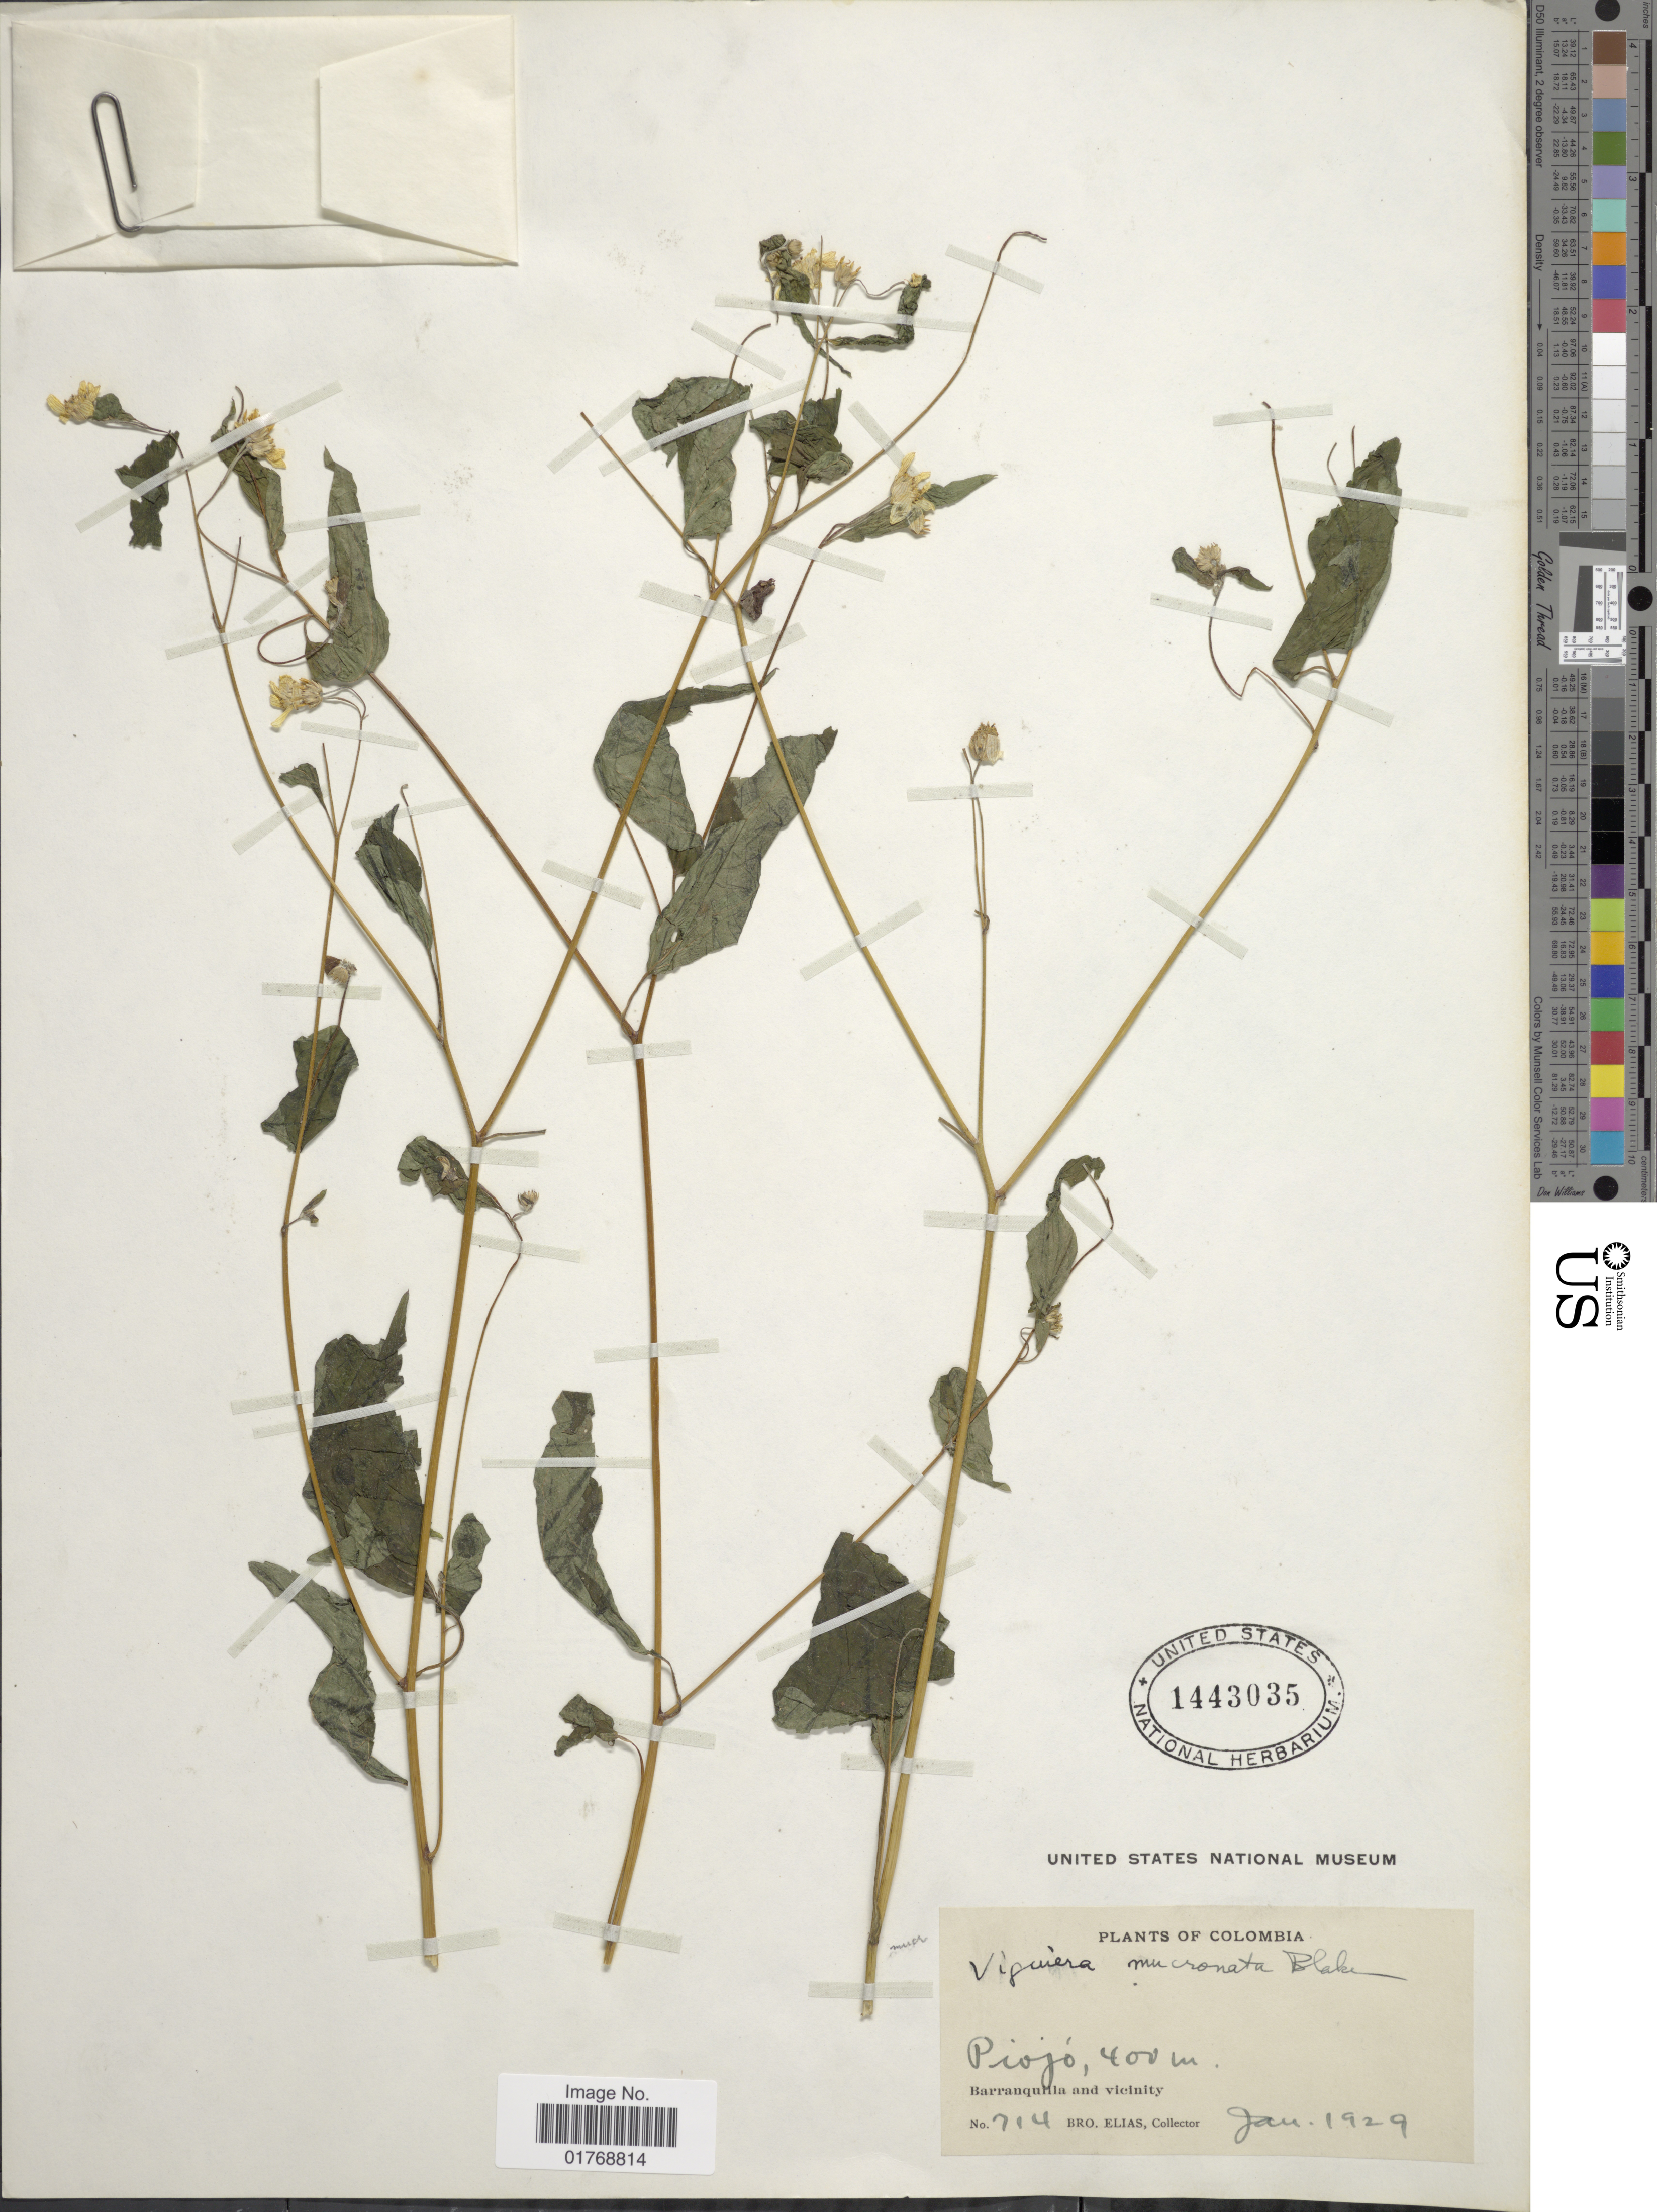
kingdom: Plantae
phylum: Tracheophyta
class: Magnoliopsida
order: Asterales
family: Asteraceae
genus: Viguiera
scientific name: Viguiera mucronata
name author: Blake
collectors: Bro. Elias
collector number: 714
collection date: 1929-01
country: Colombia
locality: Piojó. Barranquilla and vicinity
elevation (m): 400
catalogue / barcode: US 1443035